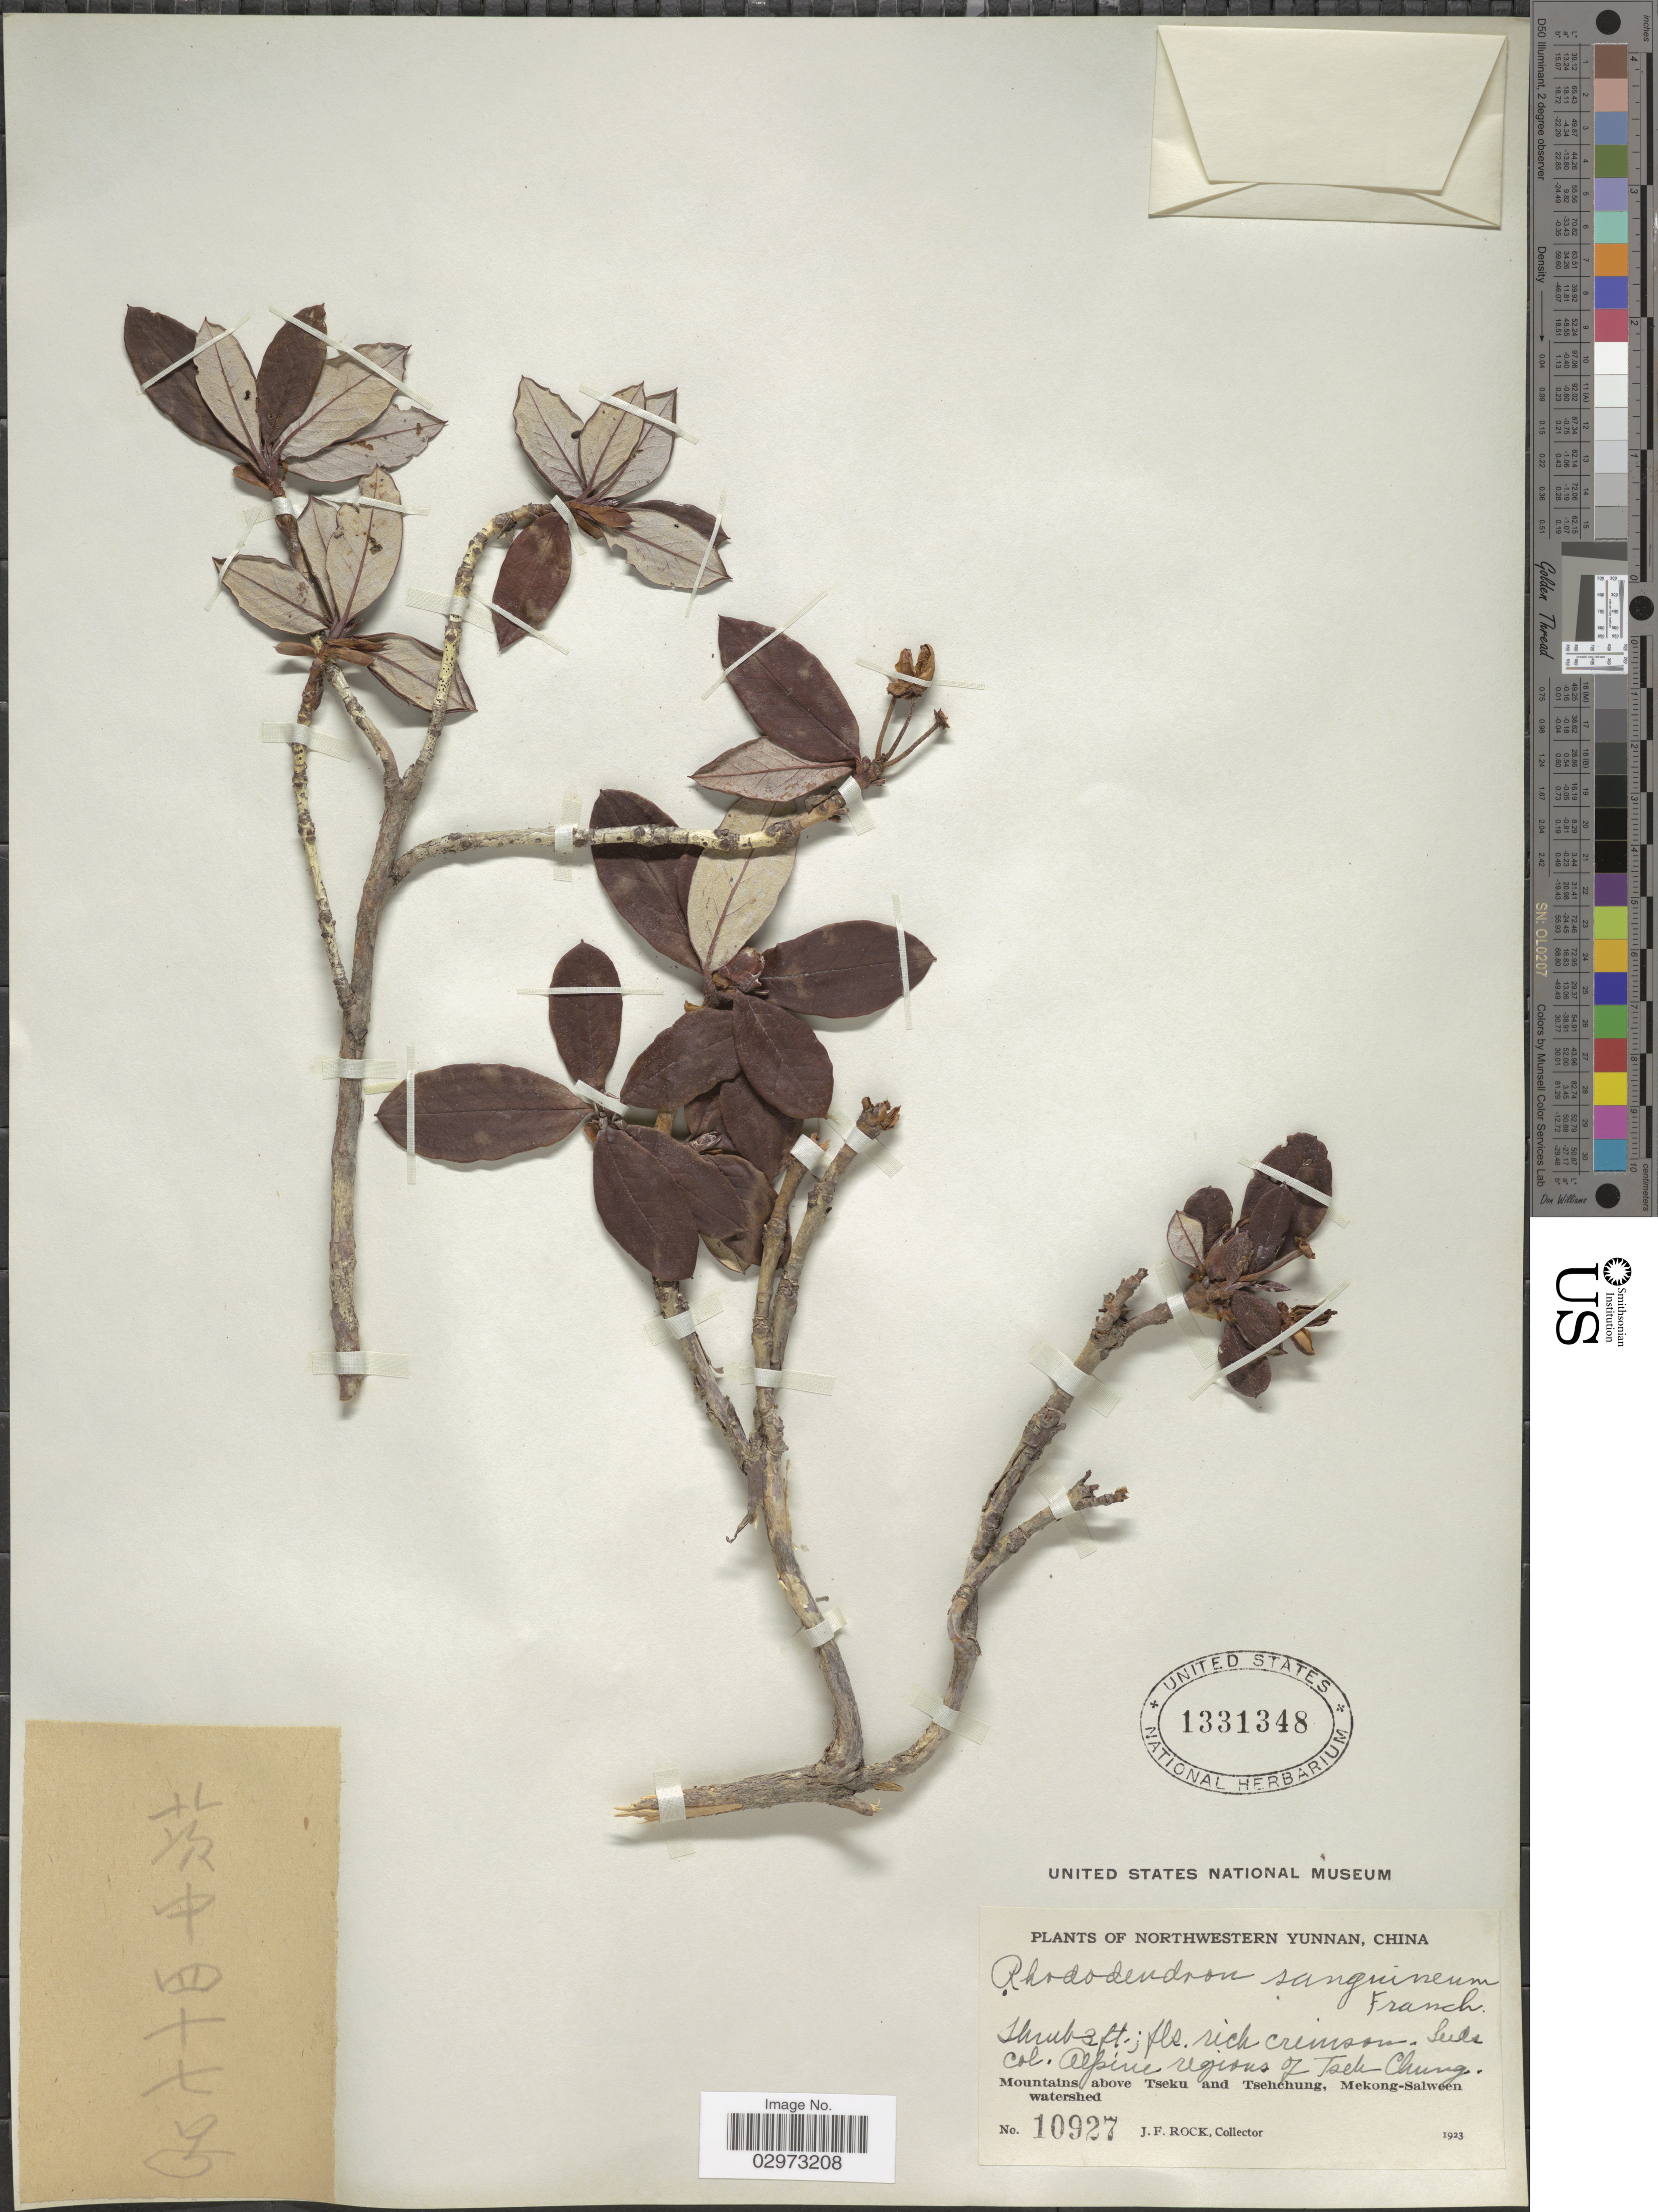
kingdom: Plantae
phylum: Tracheophyta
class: Magnoliopsida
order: Ericales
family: Ericaceae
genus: Rhododendron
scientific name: Rhododendron sanguineum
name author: Franch.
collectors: J. Rock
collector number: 10927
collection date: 1923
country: China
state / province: Yunnan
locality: Northwestern Yunnan. Alpine regions of Tseh Chung. Mountains above Tseku and Tsehchung, Mekong-Salween watershed.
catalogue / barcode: US 1331348